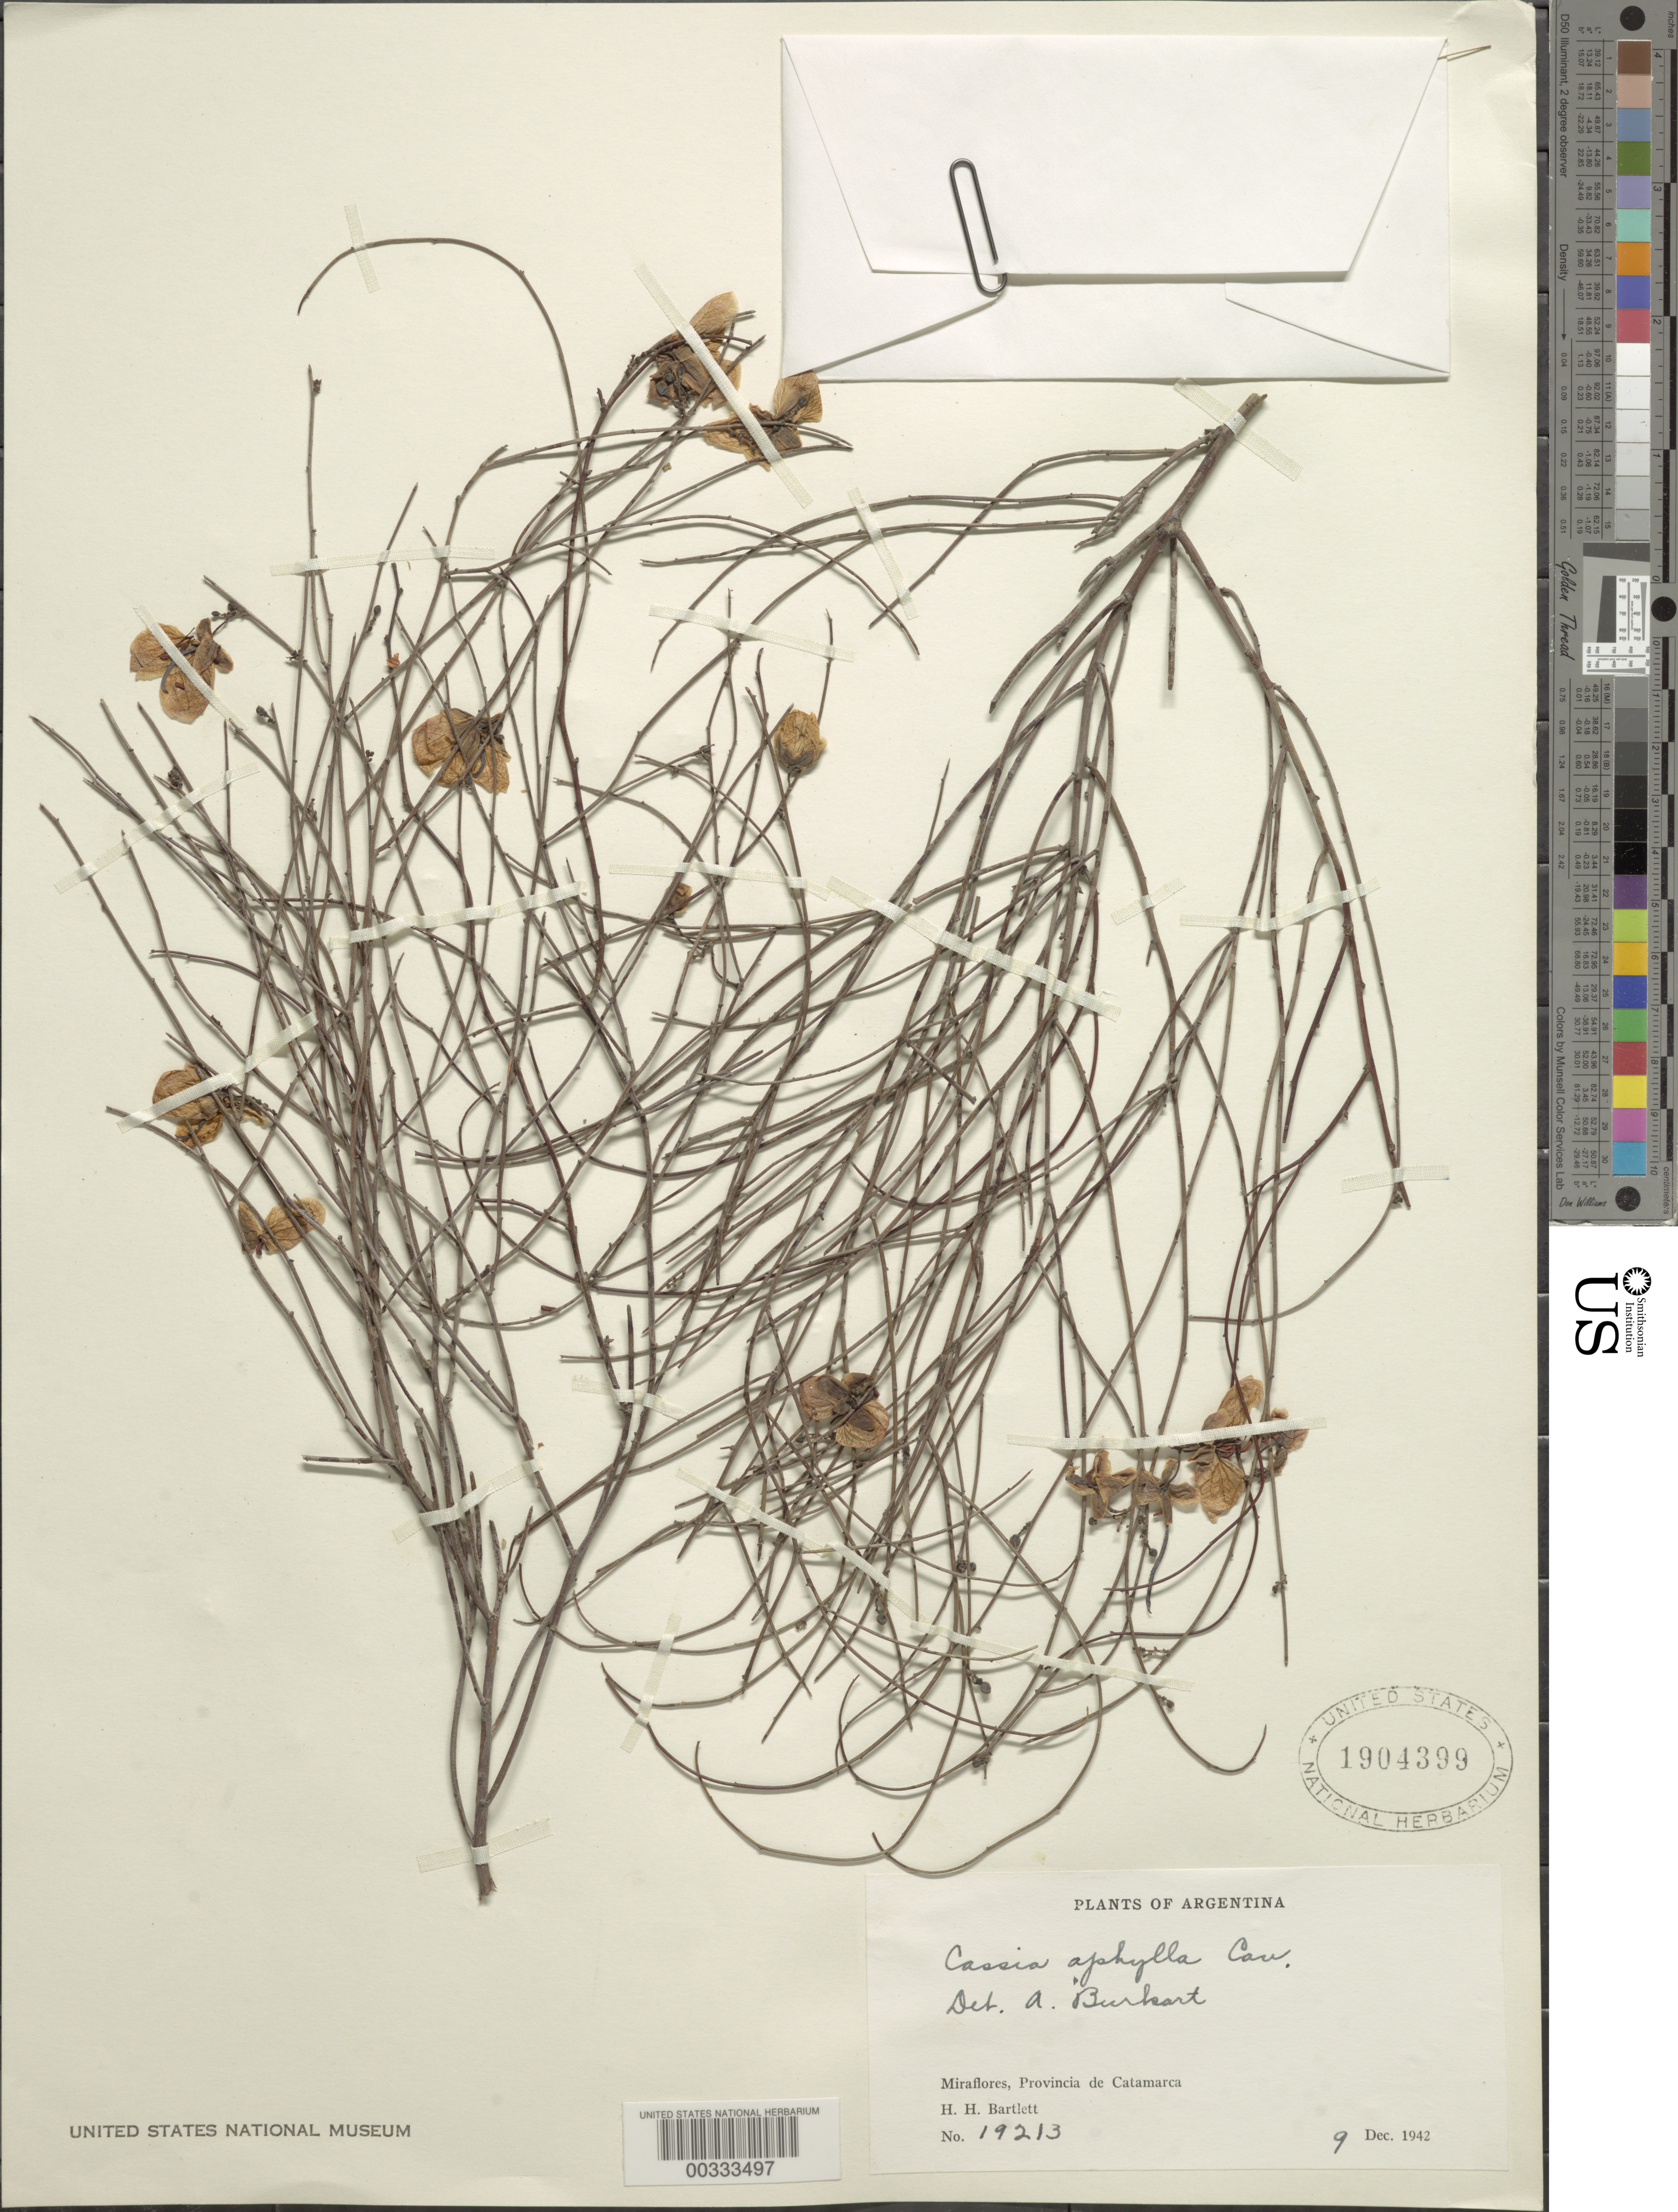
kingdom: Plantae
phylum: Tracheophyta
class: Magnoliopsida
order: Fabales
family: Fabaceae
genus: Senna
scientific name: Senna aphylla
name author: (Cav.) H.S. Irwin & Barneby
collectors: H. H. Bartlett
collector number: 19213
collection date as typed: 09 Dec 1942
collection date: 1942-12-09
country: Argentina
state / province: Catamarca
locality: Miraflores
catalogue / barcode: US 1904399